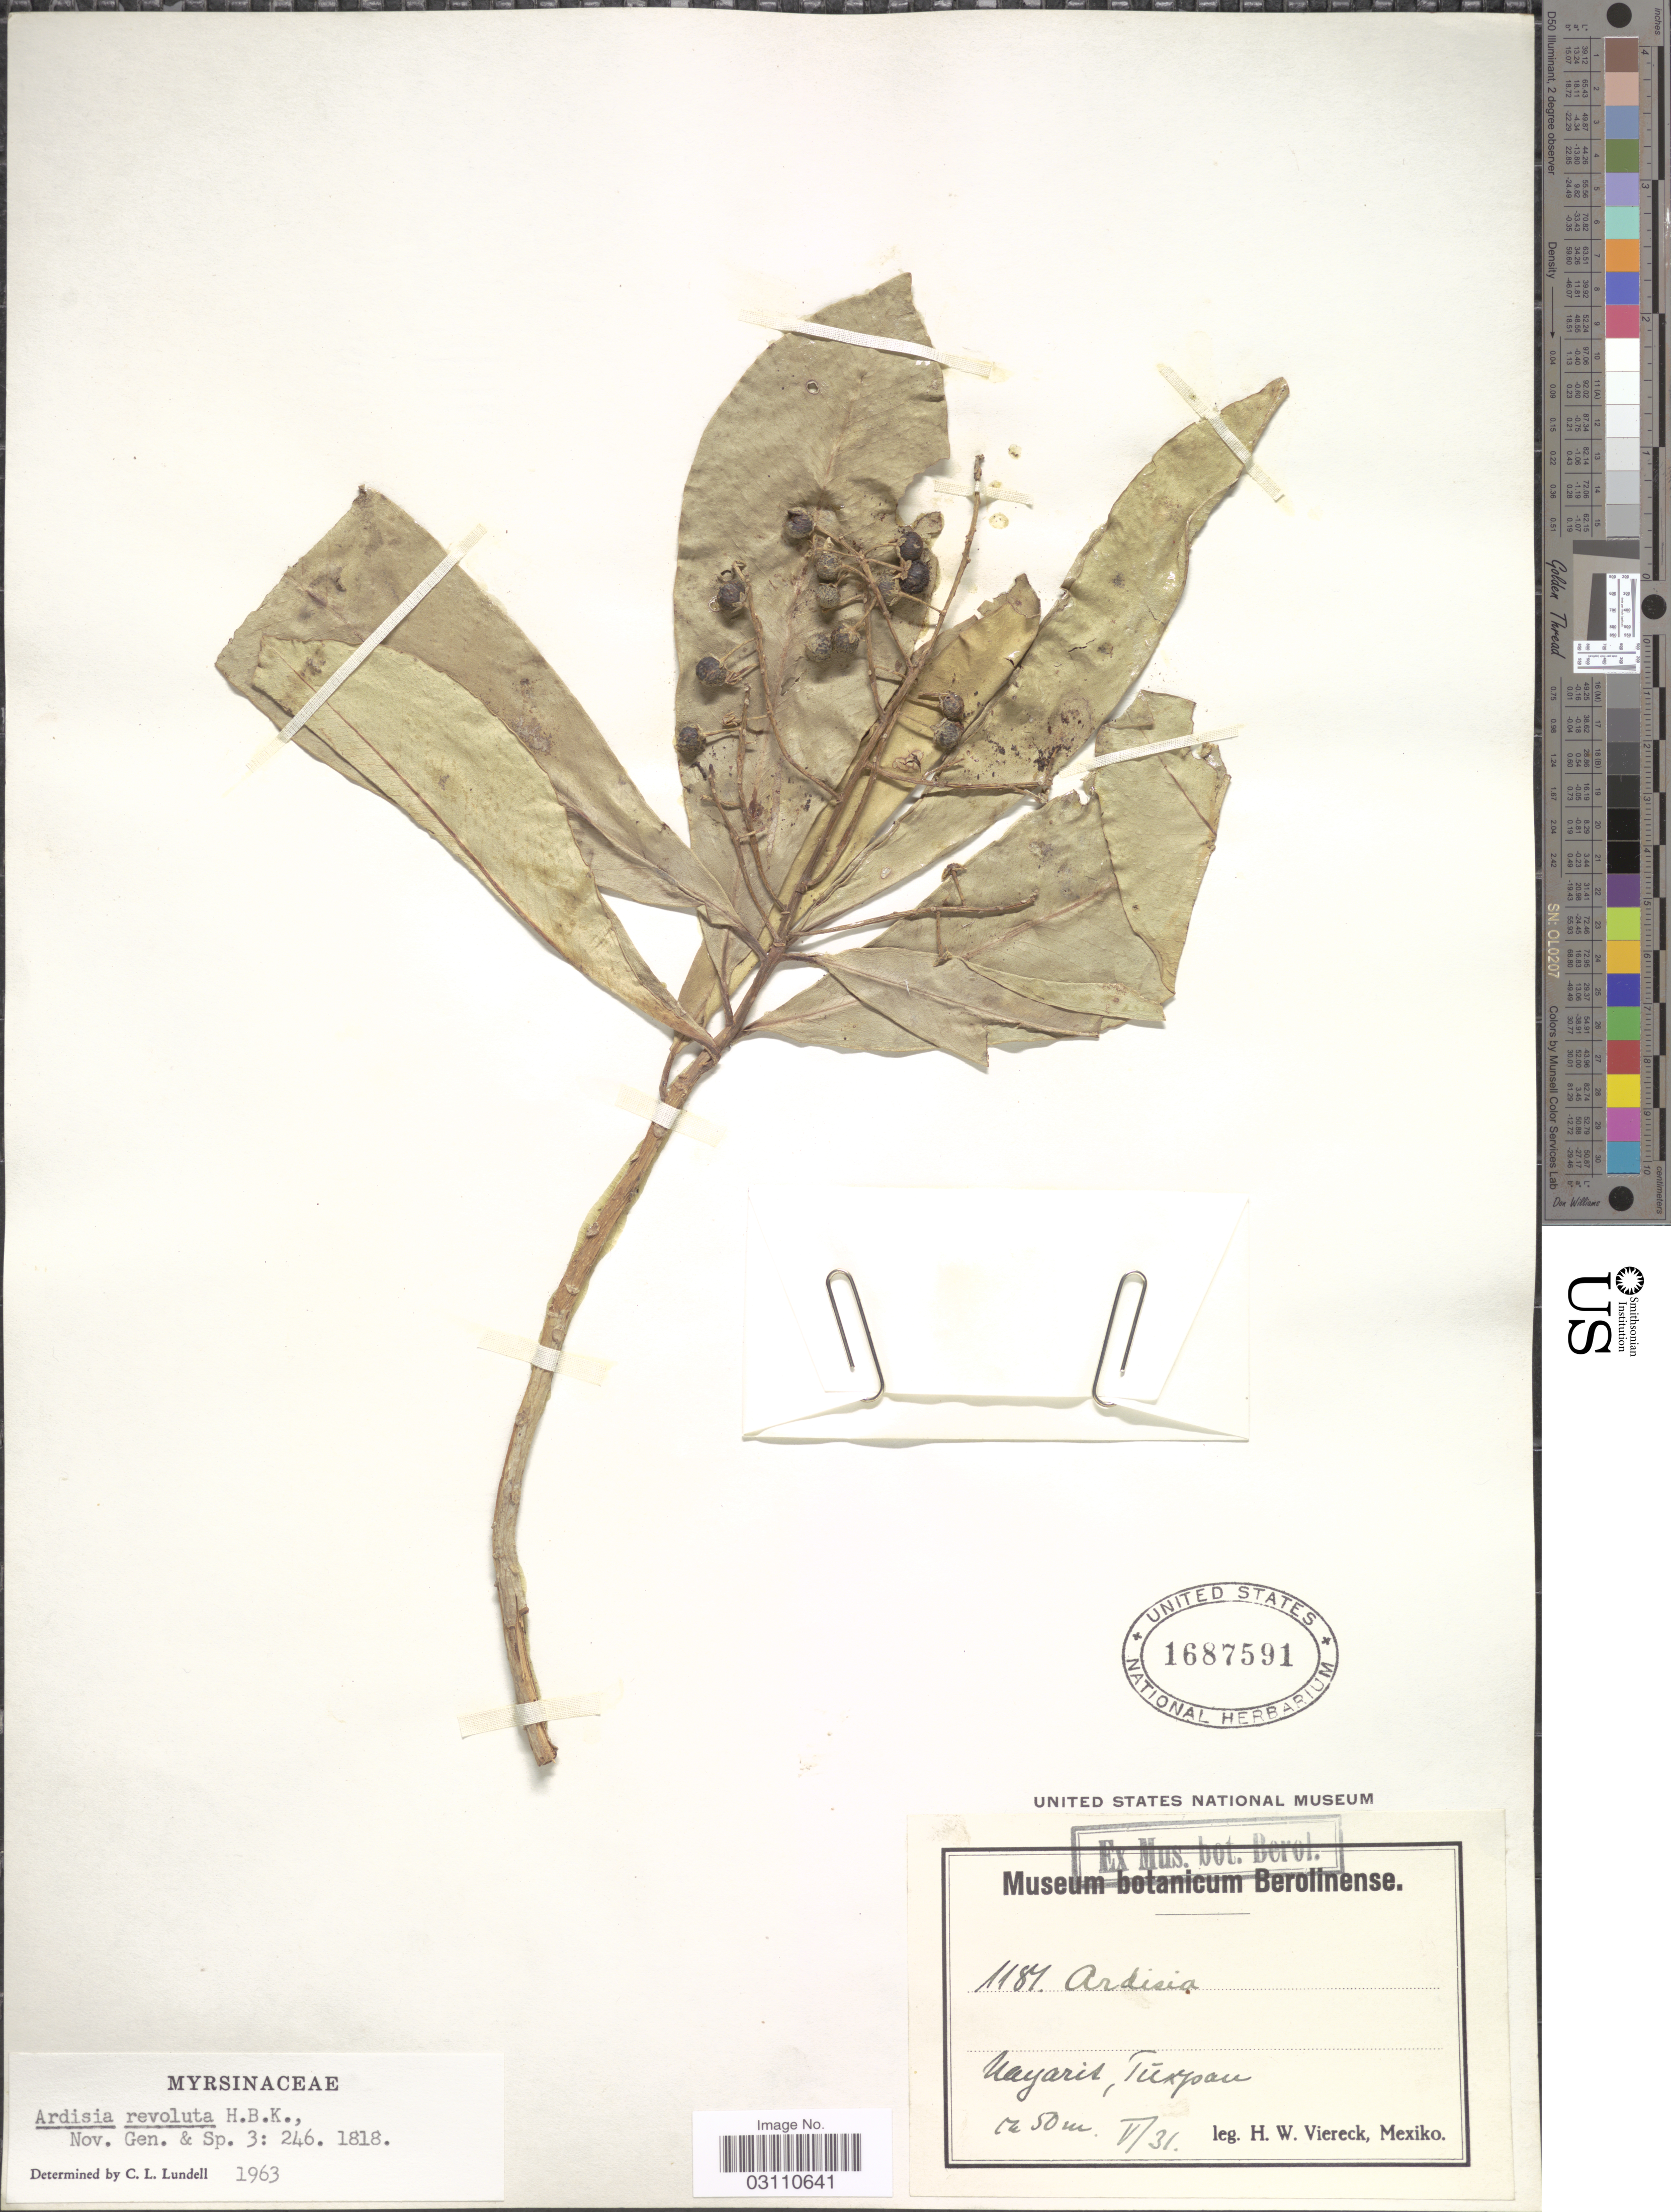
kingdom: Plantae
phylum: Tracheophyta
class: Magnoliopsida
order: Ericales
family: Primulaceae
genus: Ardisia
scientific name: Ardisia revoluta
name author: Kunth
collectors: H. W. Viereck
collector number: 1187*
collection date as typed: Transcribed d/m/y: /5/31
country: Mexico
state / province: Nayarit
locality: Tūxpan.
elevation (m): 50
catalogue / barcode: US 1687591